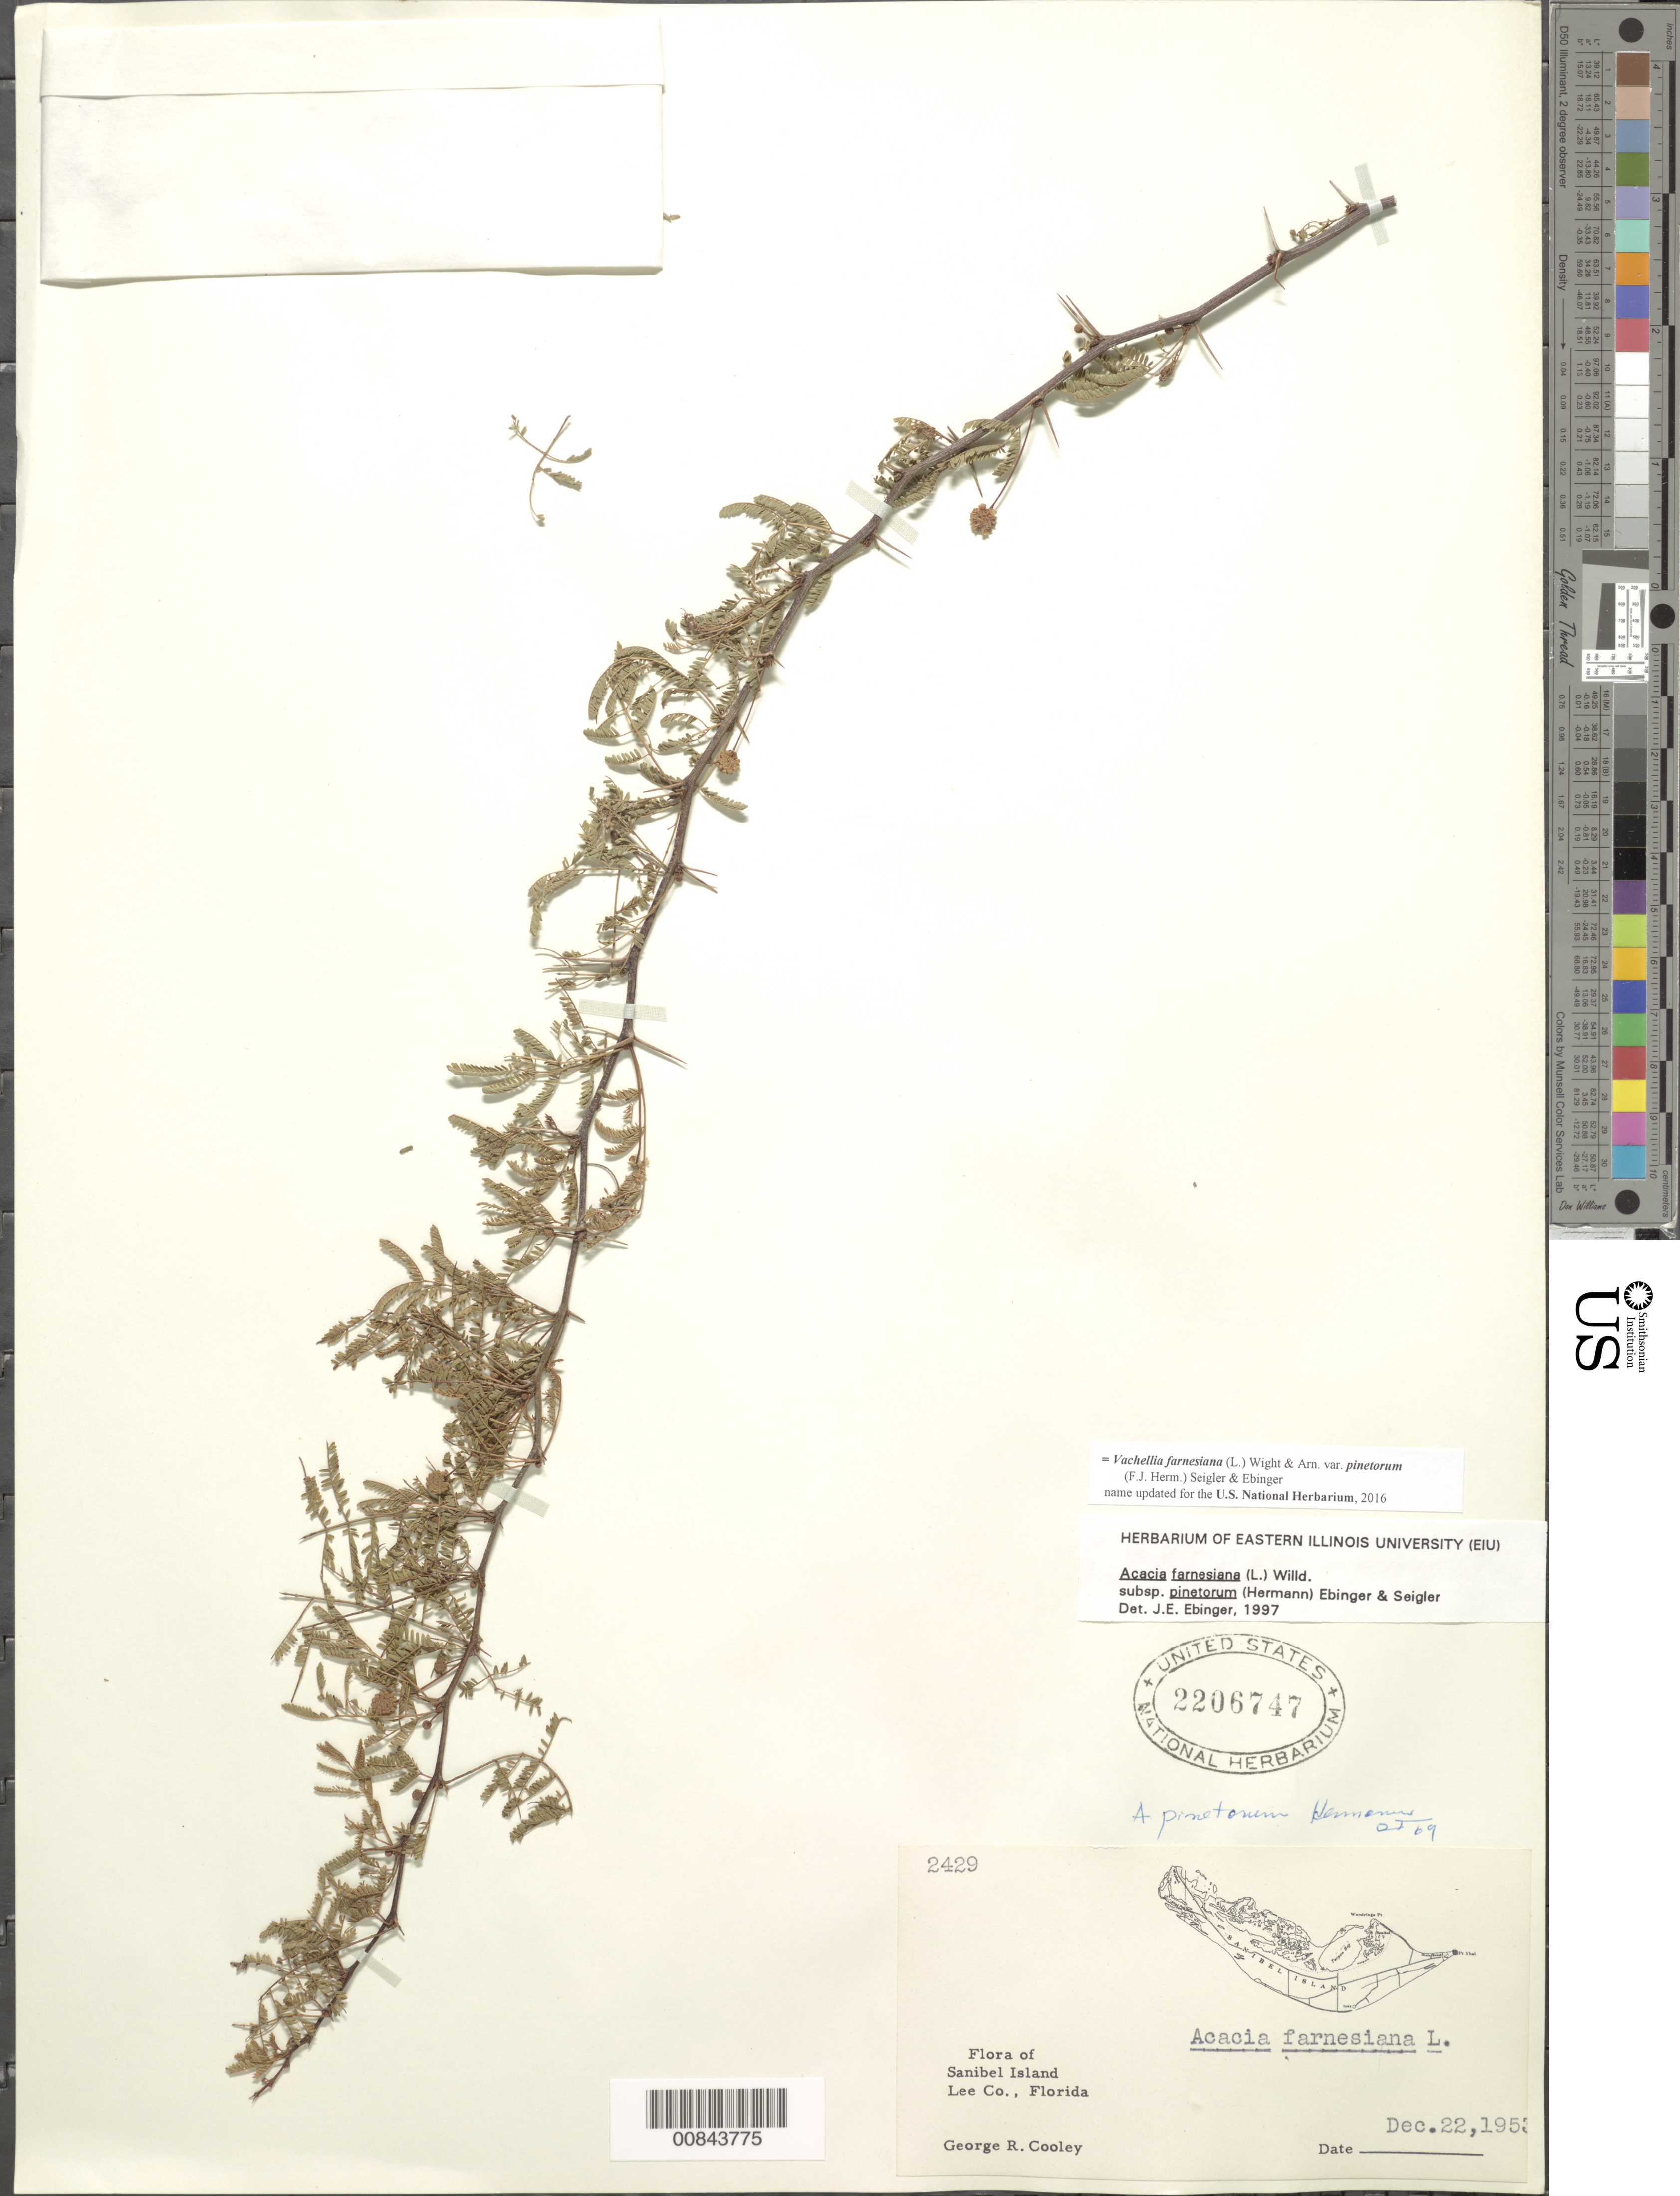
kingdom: Plantae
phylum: Tracheophyta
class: Magnoliopsida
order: Fabales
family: Fabaceae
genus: Vachellia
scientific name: Vachellia farnesiana var. farnesiana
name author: (L.) Wight & Arn.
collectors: G. R. Cooley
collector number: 2429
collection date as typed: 22 Dec 1953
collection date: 1953-12-22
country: United States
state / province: Florida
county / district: Lee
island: Sanibel Island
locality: Sanibel Island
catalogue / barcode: US 2206747